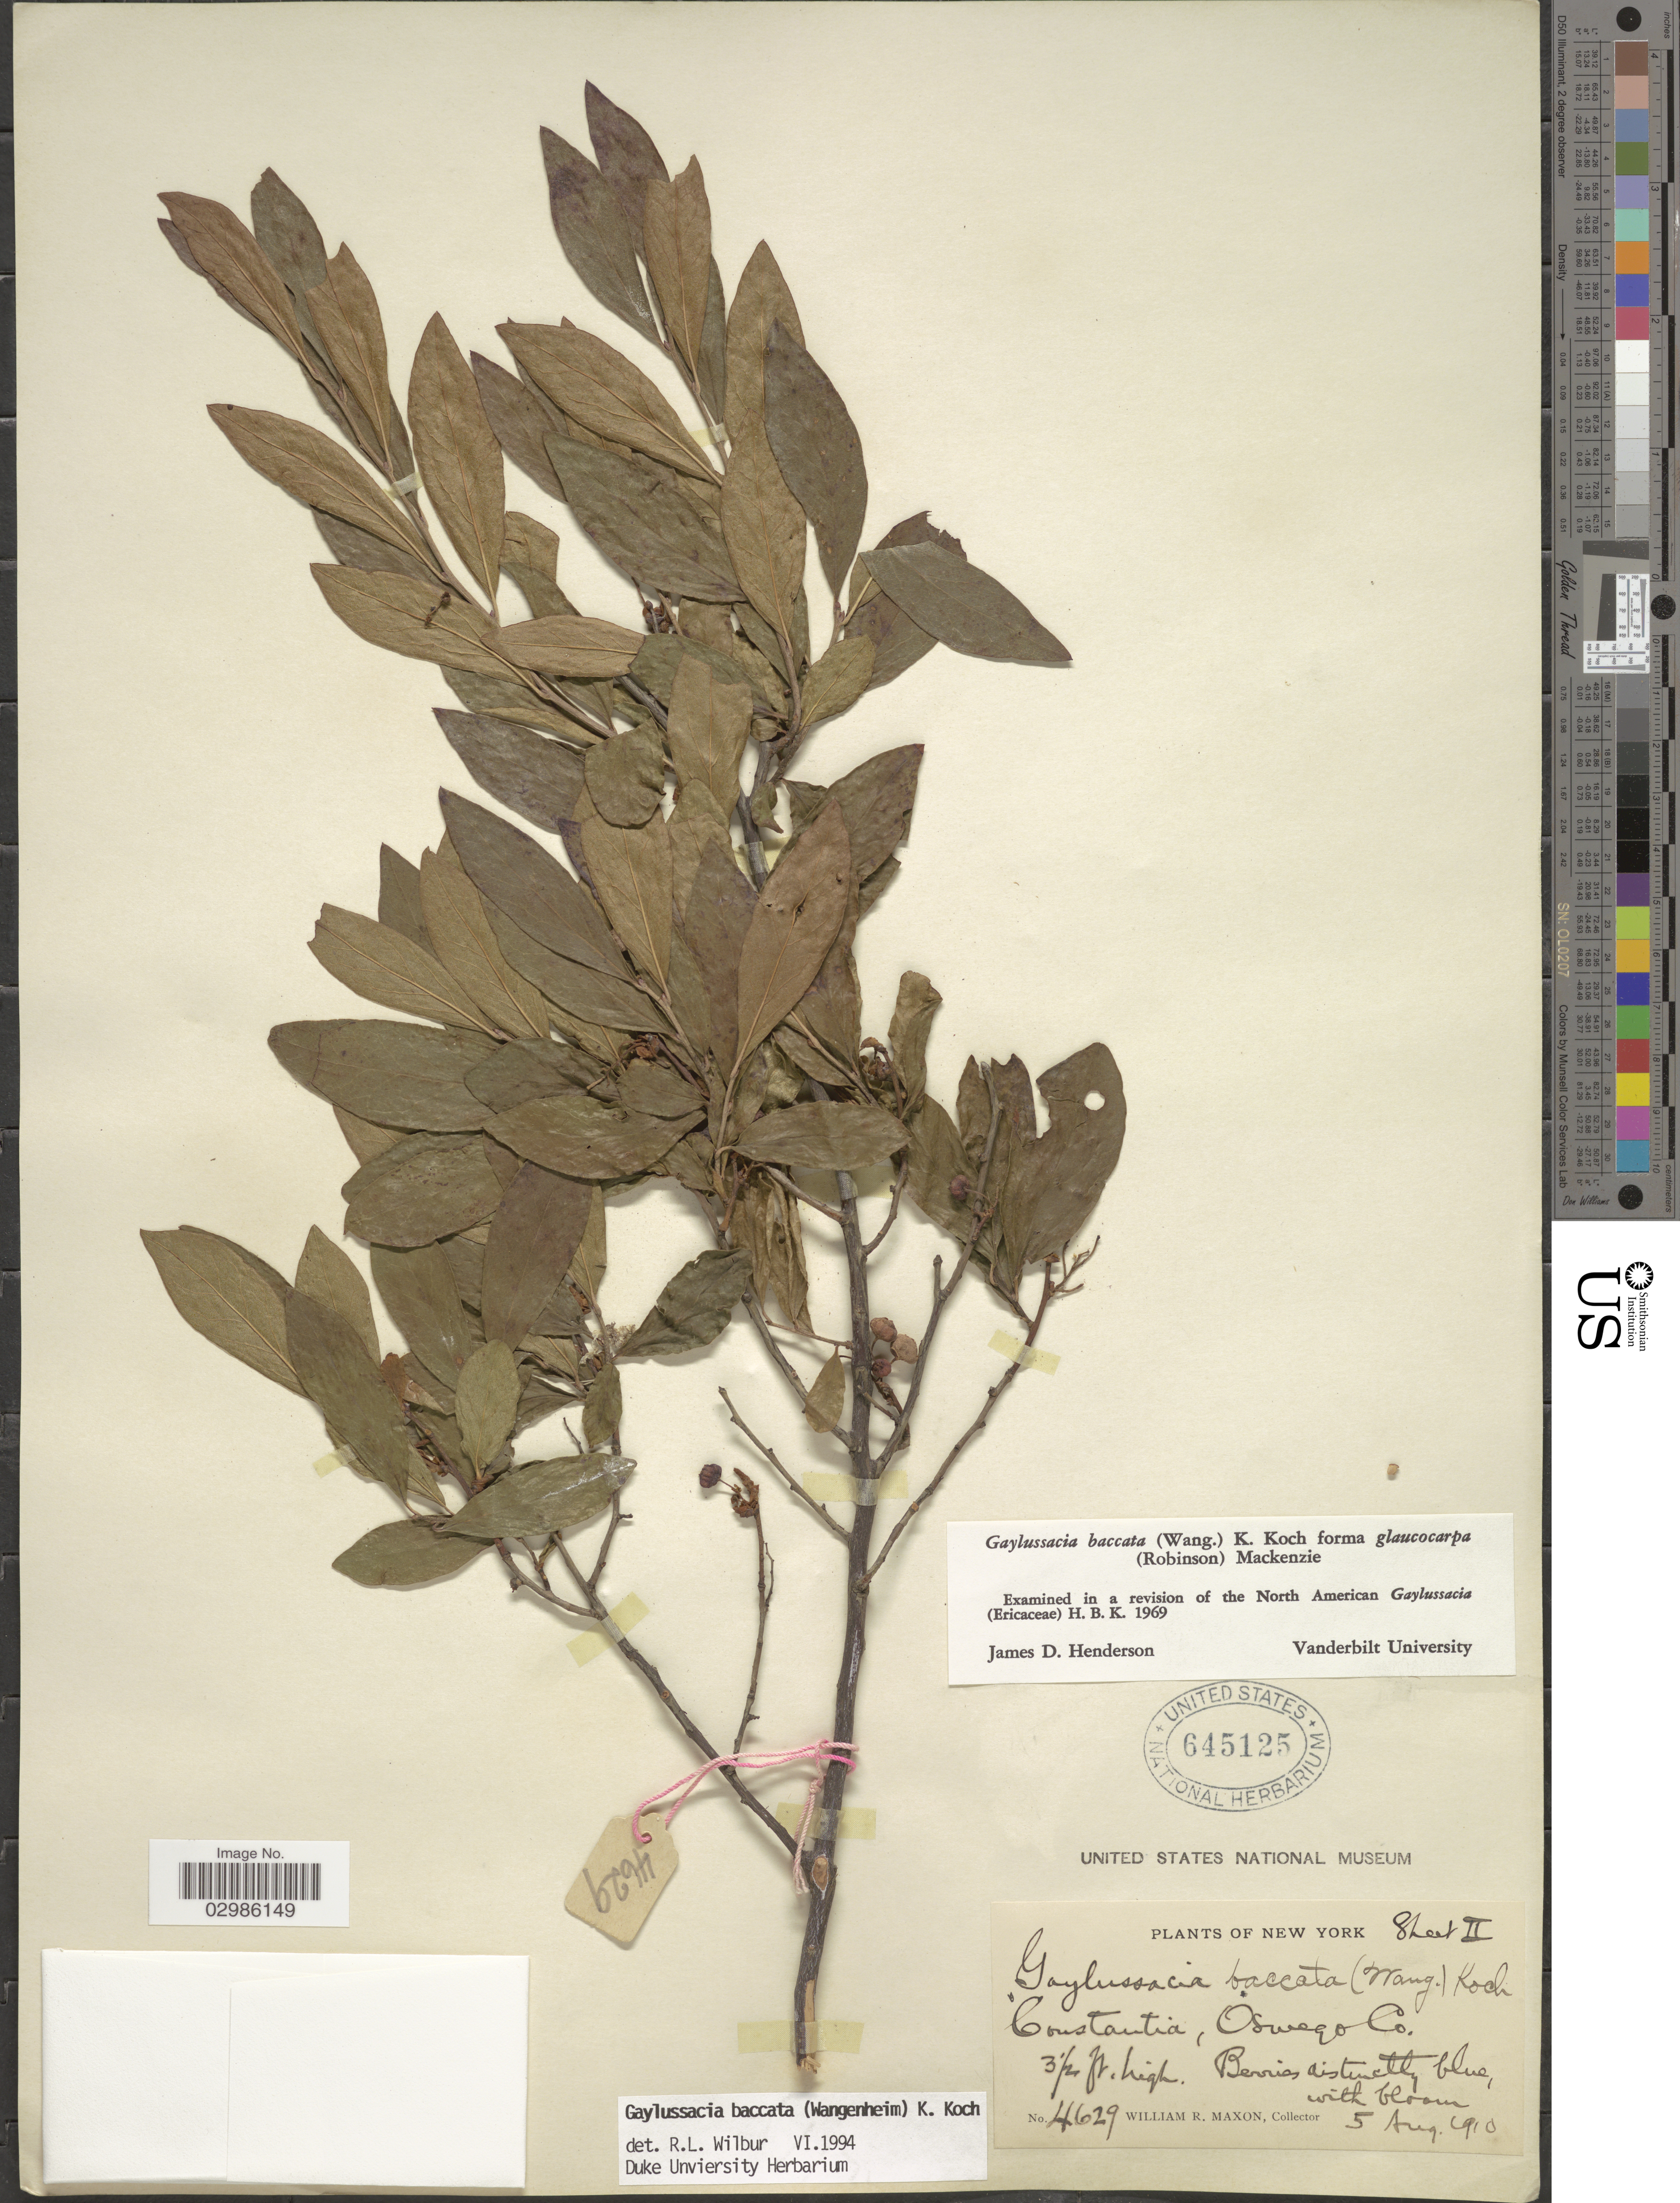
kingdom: Plantae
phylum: Tracheophyta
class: Magnoliopsida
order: Ericales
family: Ericaceae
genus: Gaylussacia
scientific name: Gaylussacia baccata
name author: (Wangenh.) K. Koch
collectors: W. R. Maxon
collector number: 4629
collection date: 1910-08-05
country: United States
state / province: New York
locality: Constantia, Oswego Co.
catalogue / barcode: US 645125